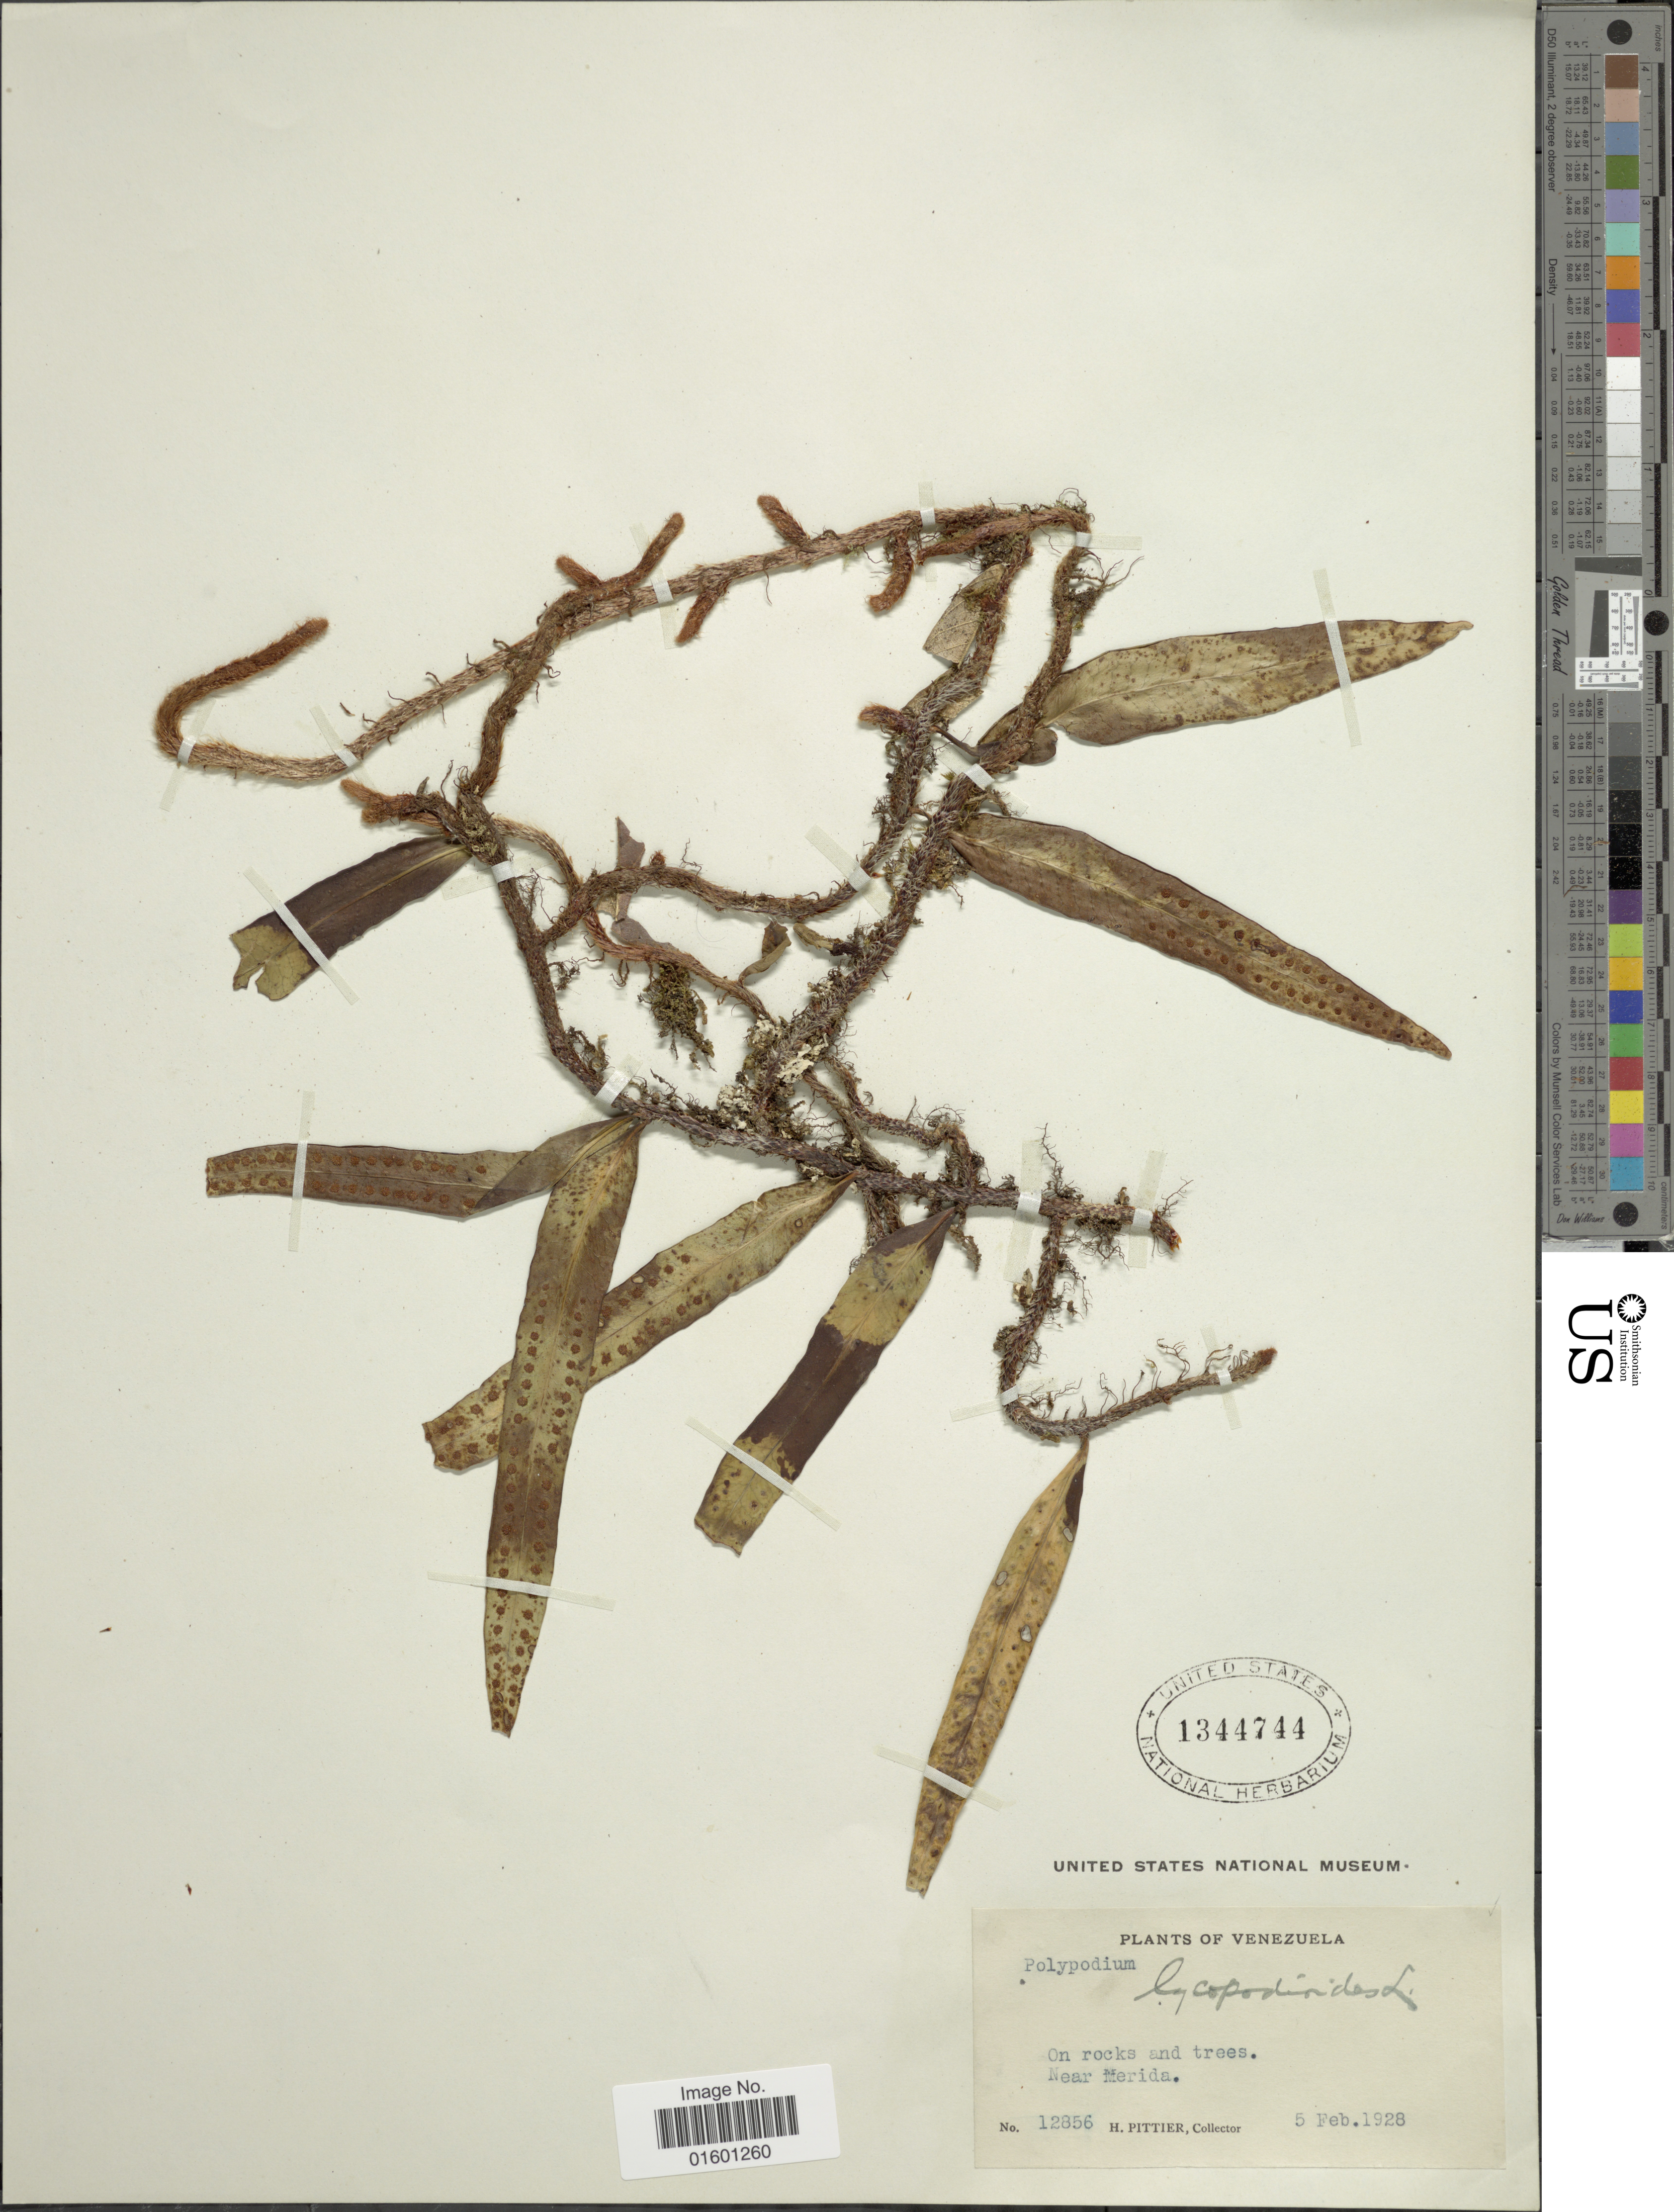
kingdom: Plantae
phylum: Tracheophyta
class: Polypodiopsida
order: Polypodiales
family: Polypodiaceae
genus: Microgramma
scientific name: Microgramma lycopodioides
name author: (L.) Copel.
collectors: H. F. Pittier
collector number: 12856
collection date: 1928-02-05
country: Venezuela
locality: Near Merida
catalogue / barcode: US 1344744